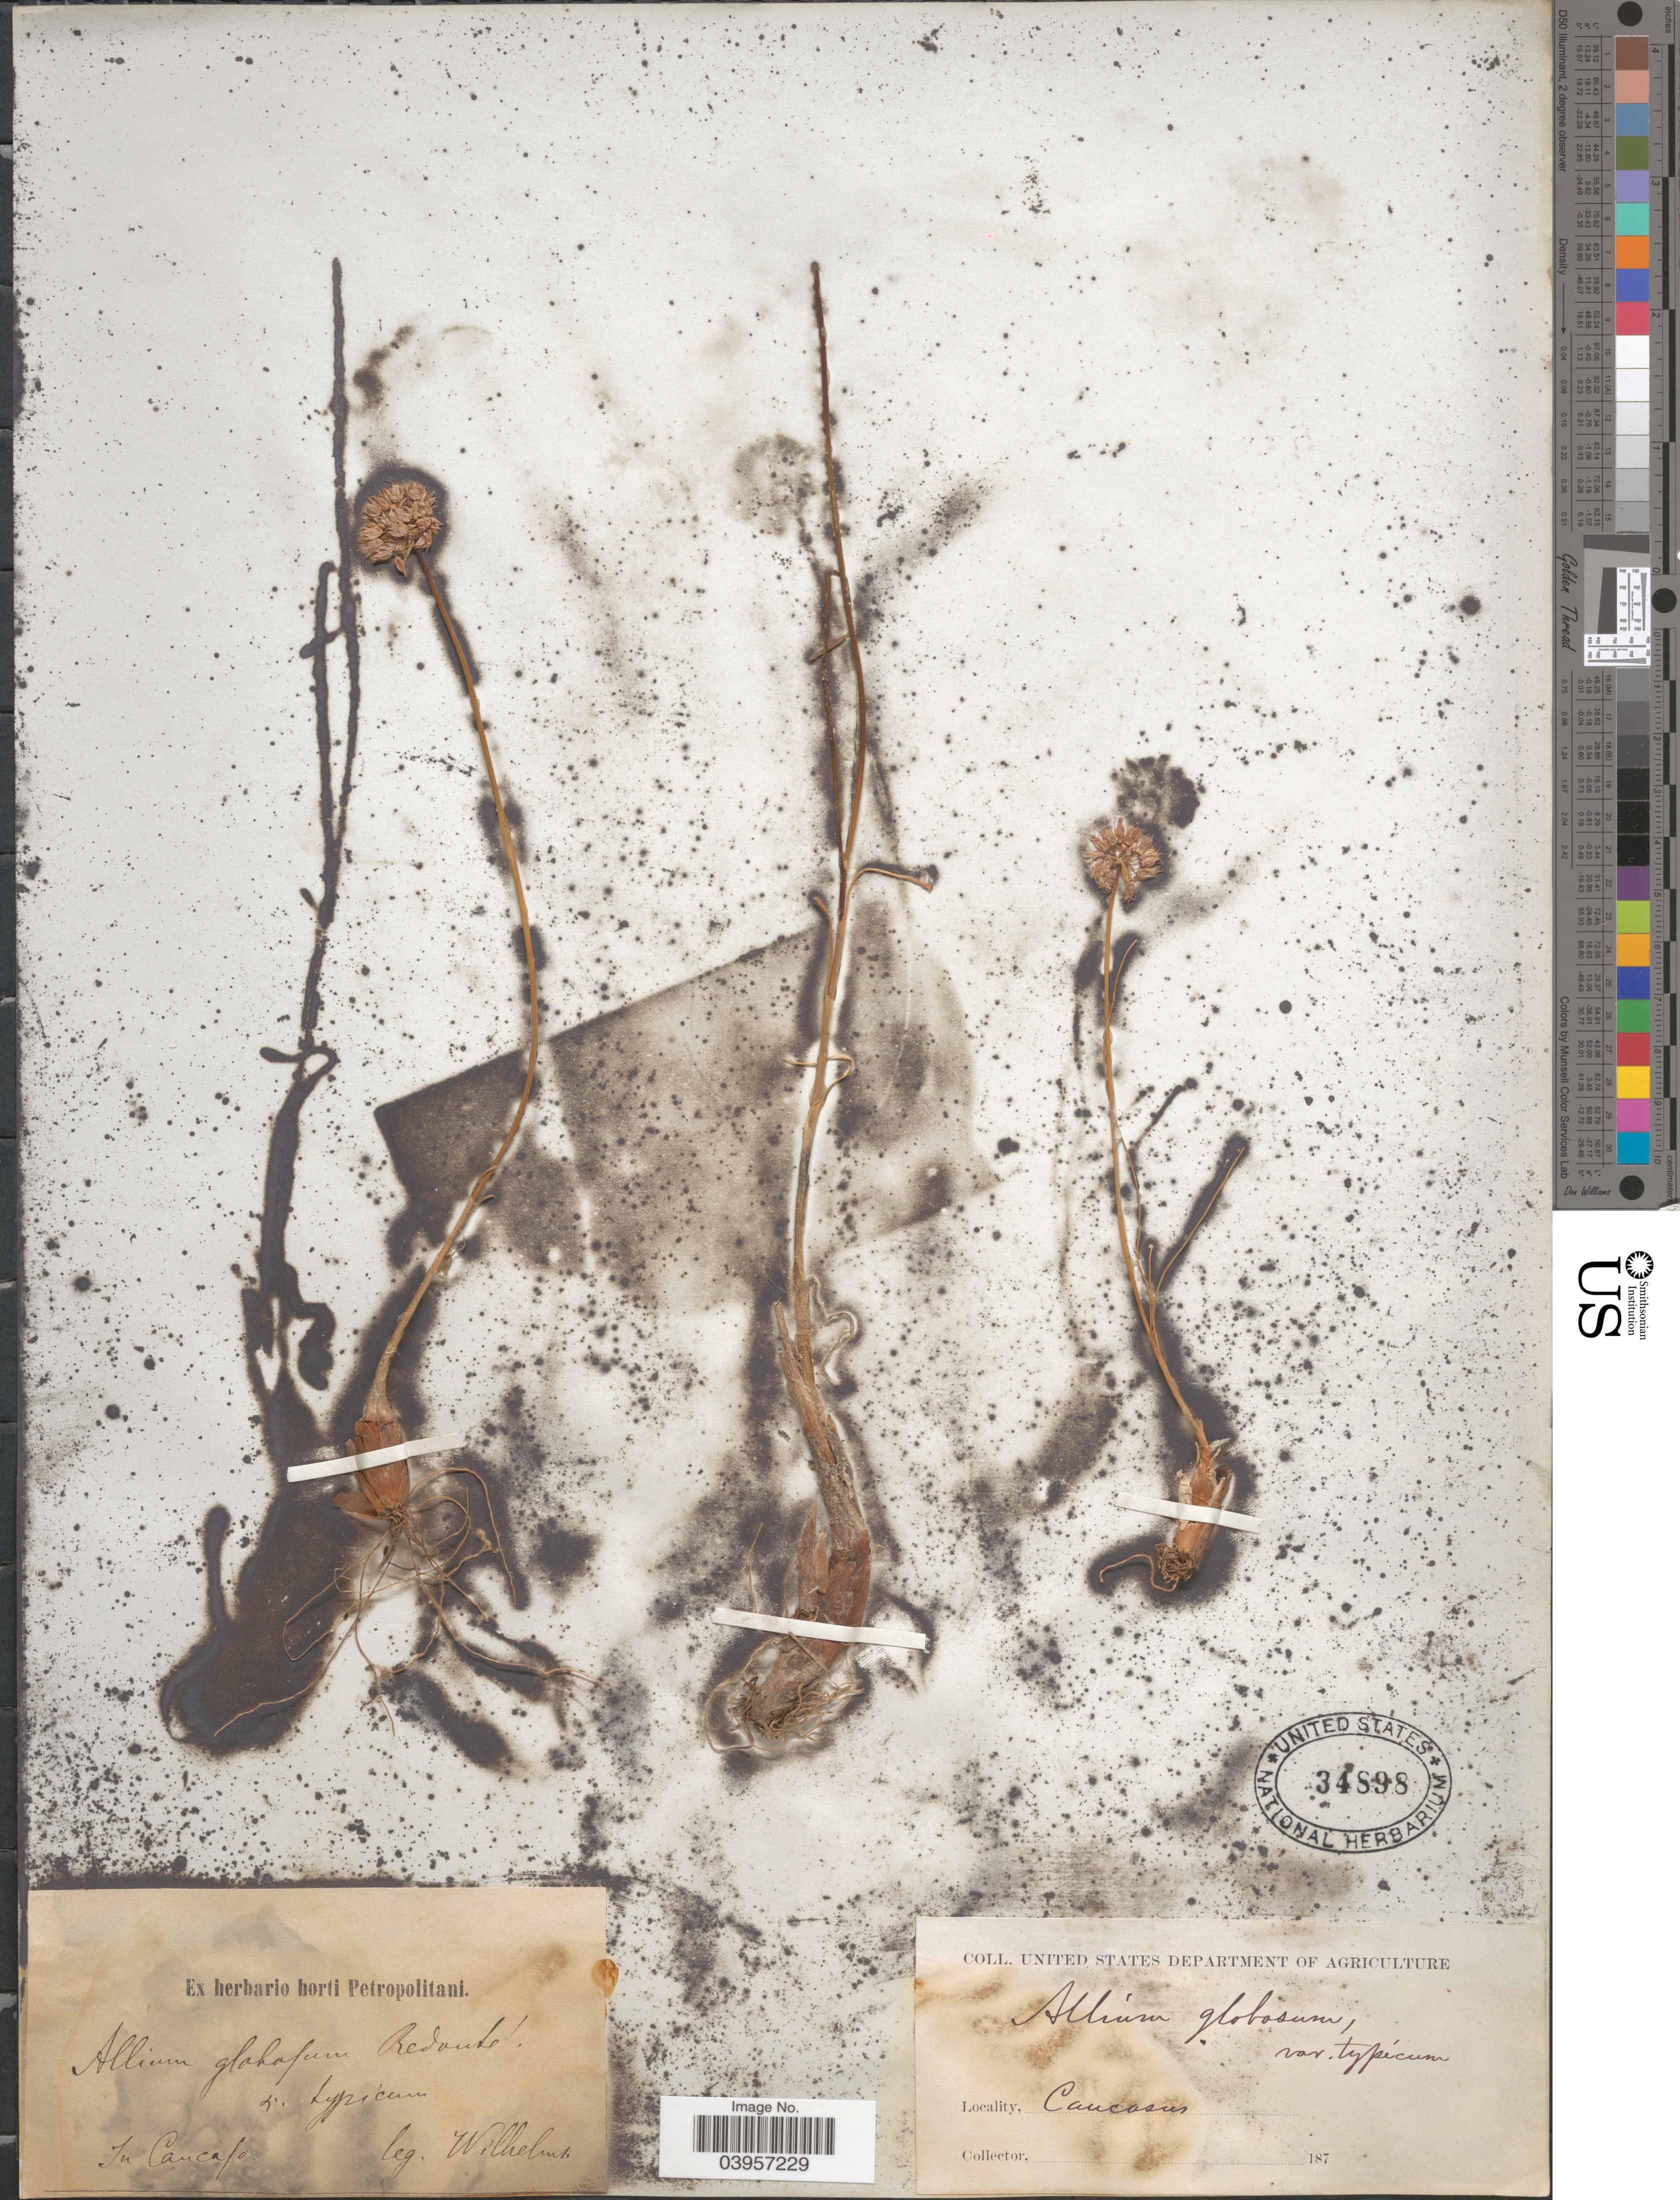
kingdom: Plantae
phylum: Tracheophyta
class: Liliopsida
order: Asparagales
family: Amaryllidaceae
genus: Allium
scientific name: Allium globosum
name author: M. Bieb. ex DC.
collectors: C. Wilhelms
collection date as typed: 187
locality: Caucasus.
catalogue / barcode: US 34898